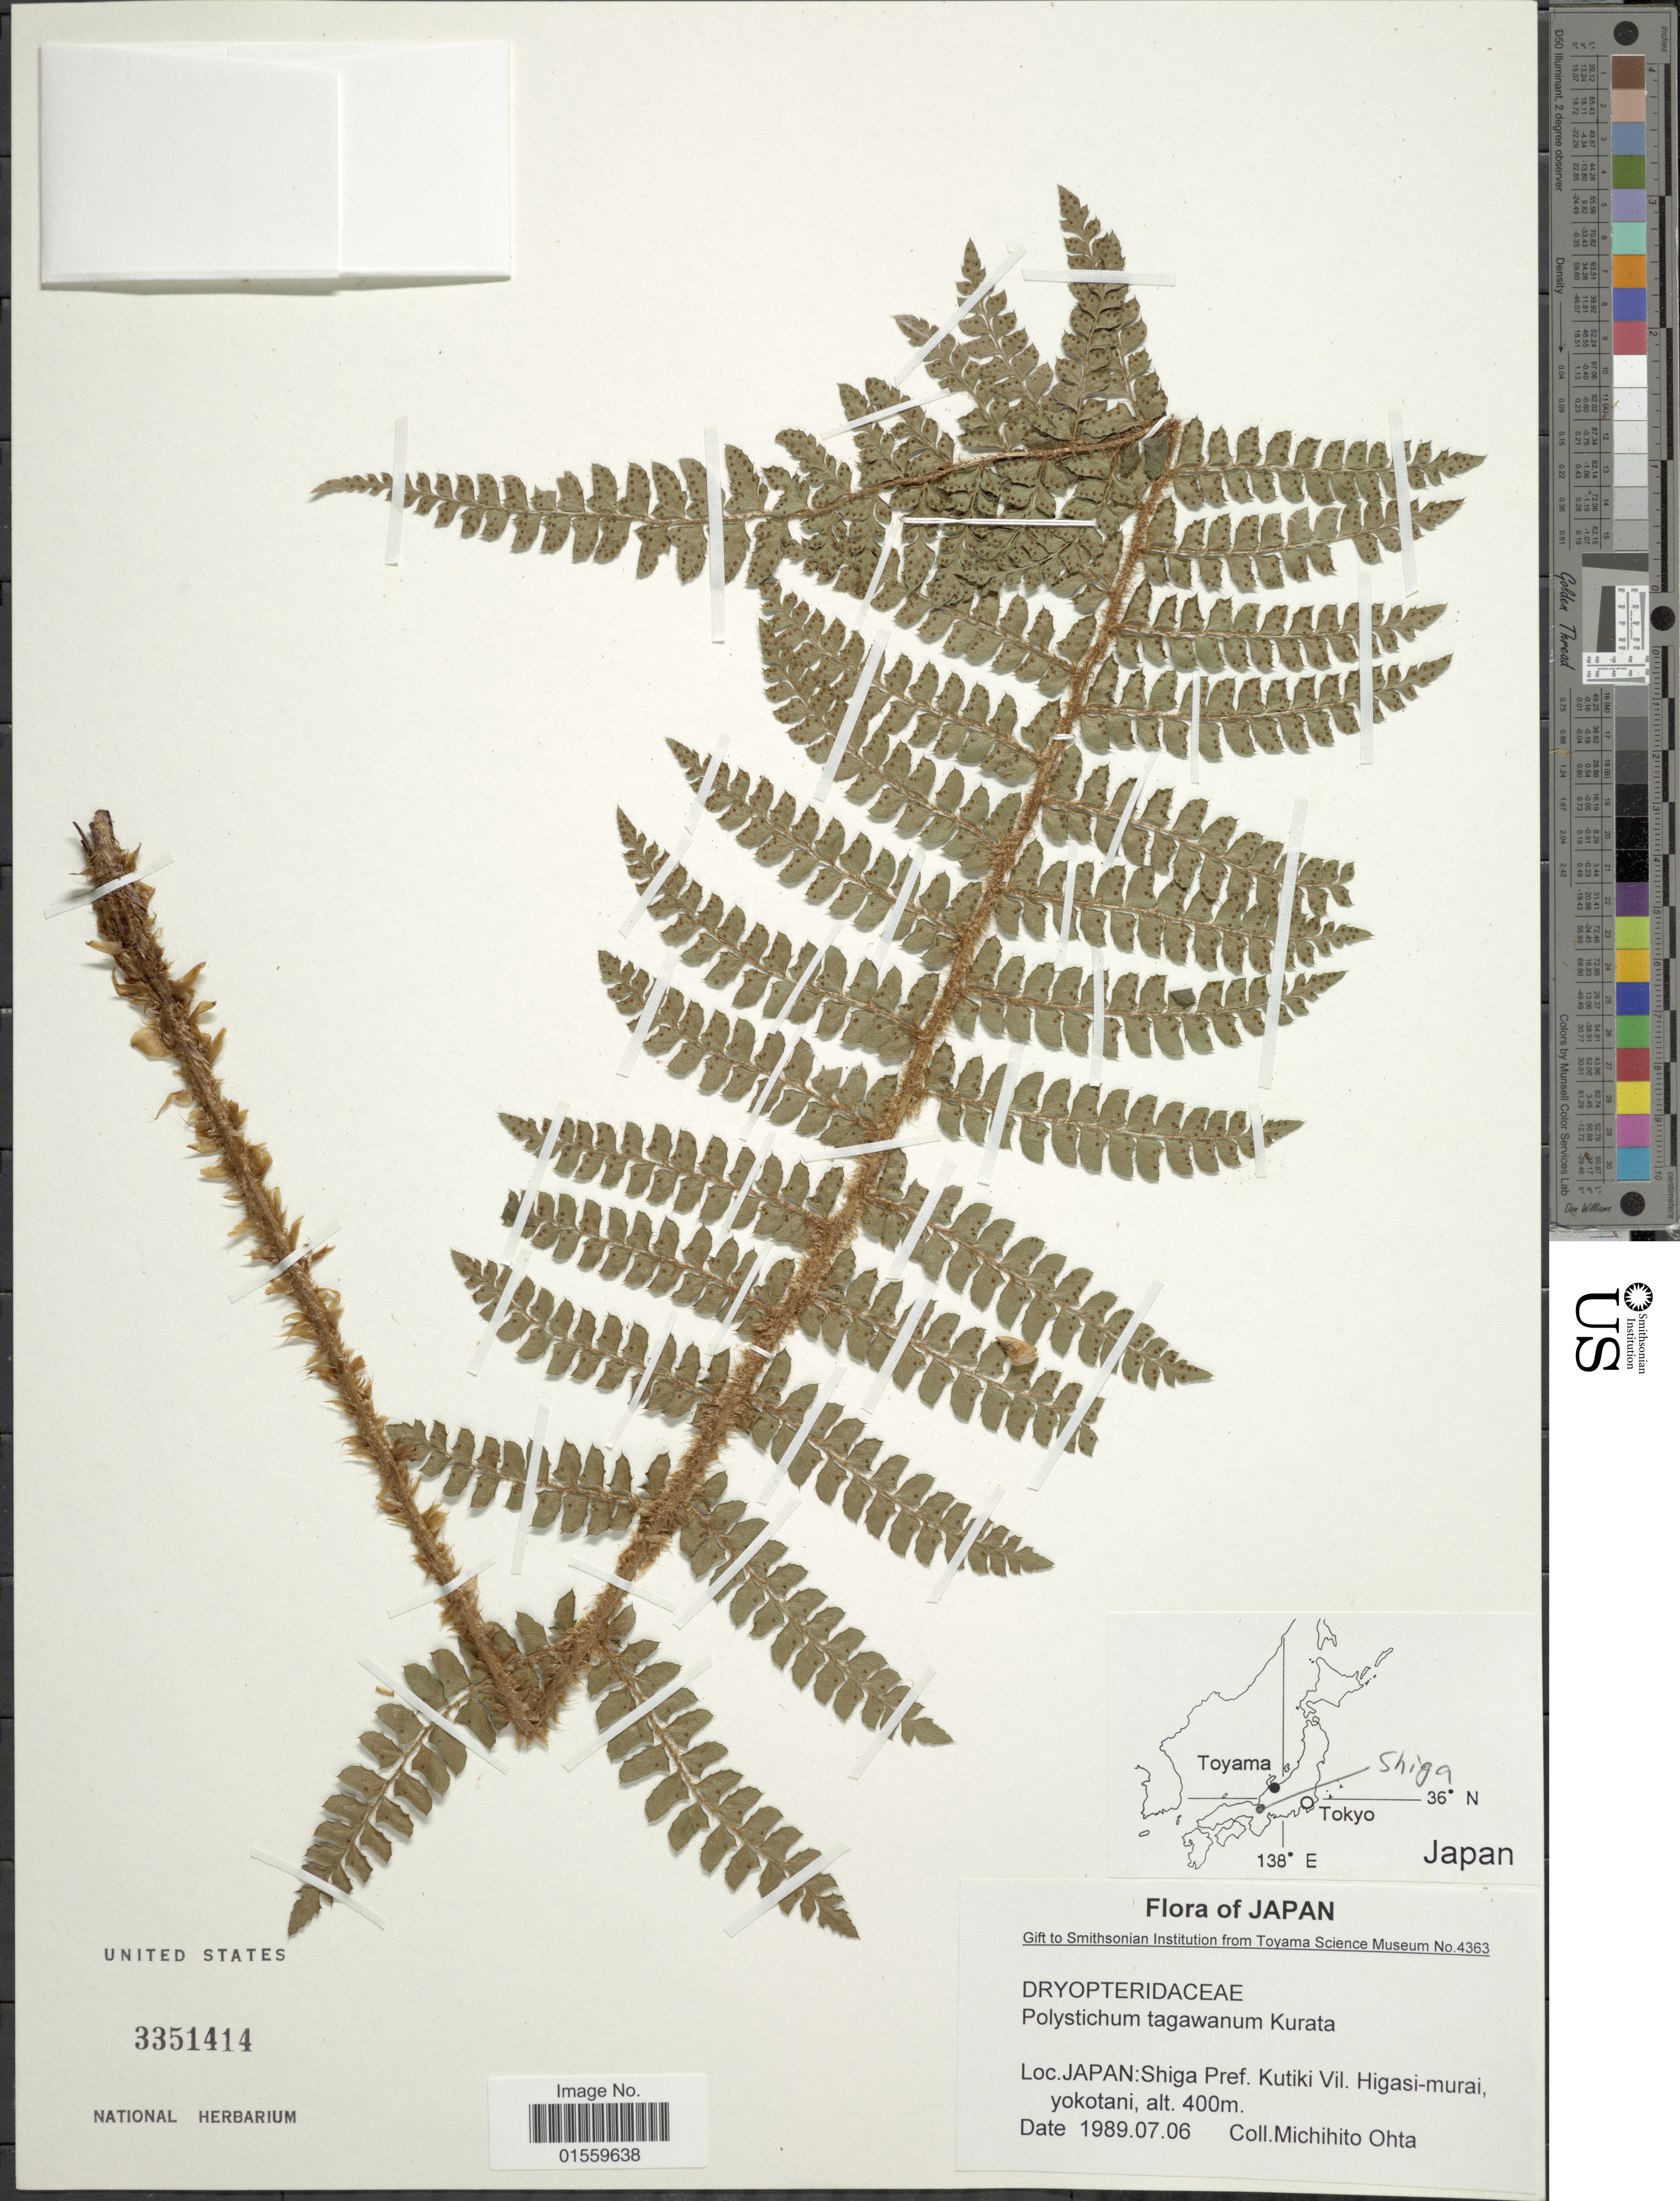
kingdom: Plantae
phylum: Tracheophyta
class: Polypodiopsida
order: Polypodiales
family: Dryopteridaceae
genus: Polystichum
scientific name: Polystichum tagawanum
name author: Sa. Kurata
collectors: M. Ohta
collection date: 1989-07-06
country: Japan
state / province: Siga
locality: Japan, Shiga Pref., Kutiki Vil, Higasi-murai, yokotani.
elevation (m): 400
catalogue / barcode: US 3351414